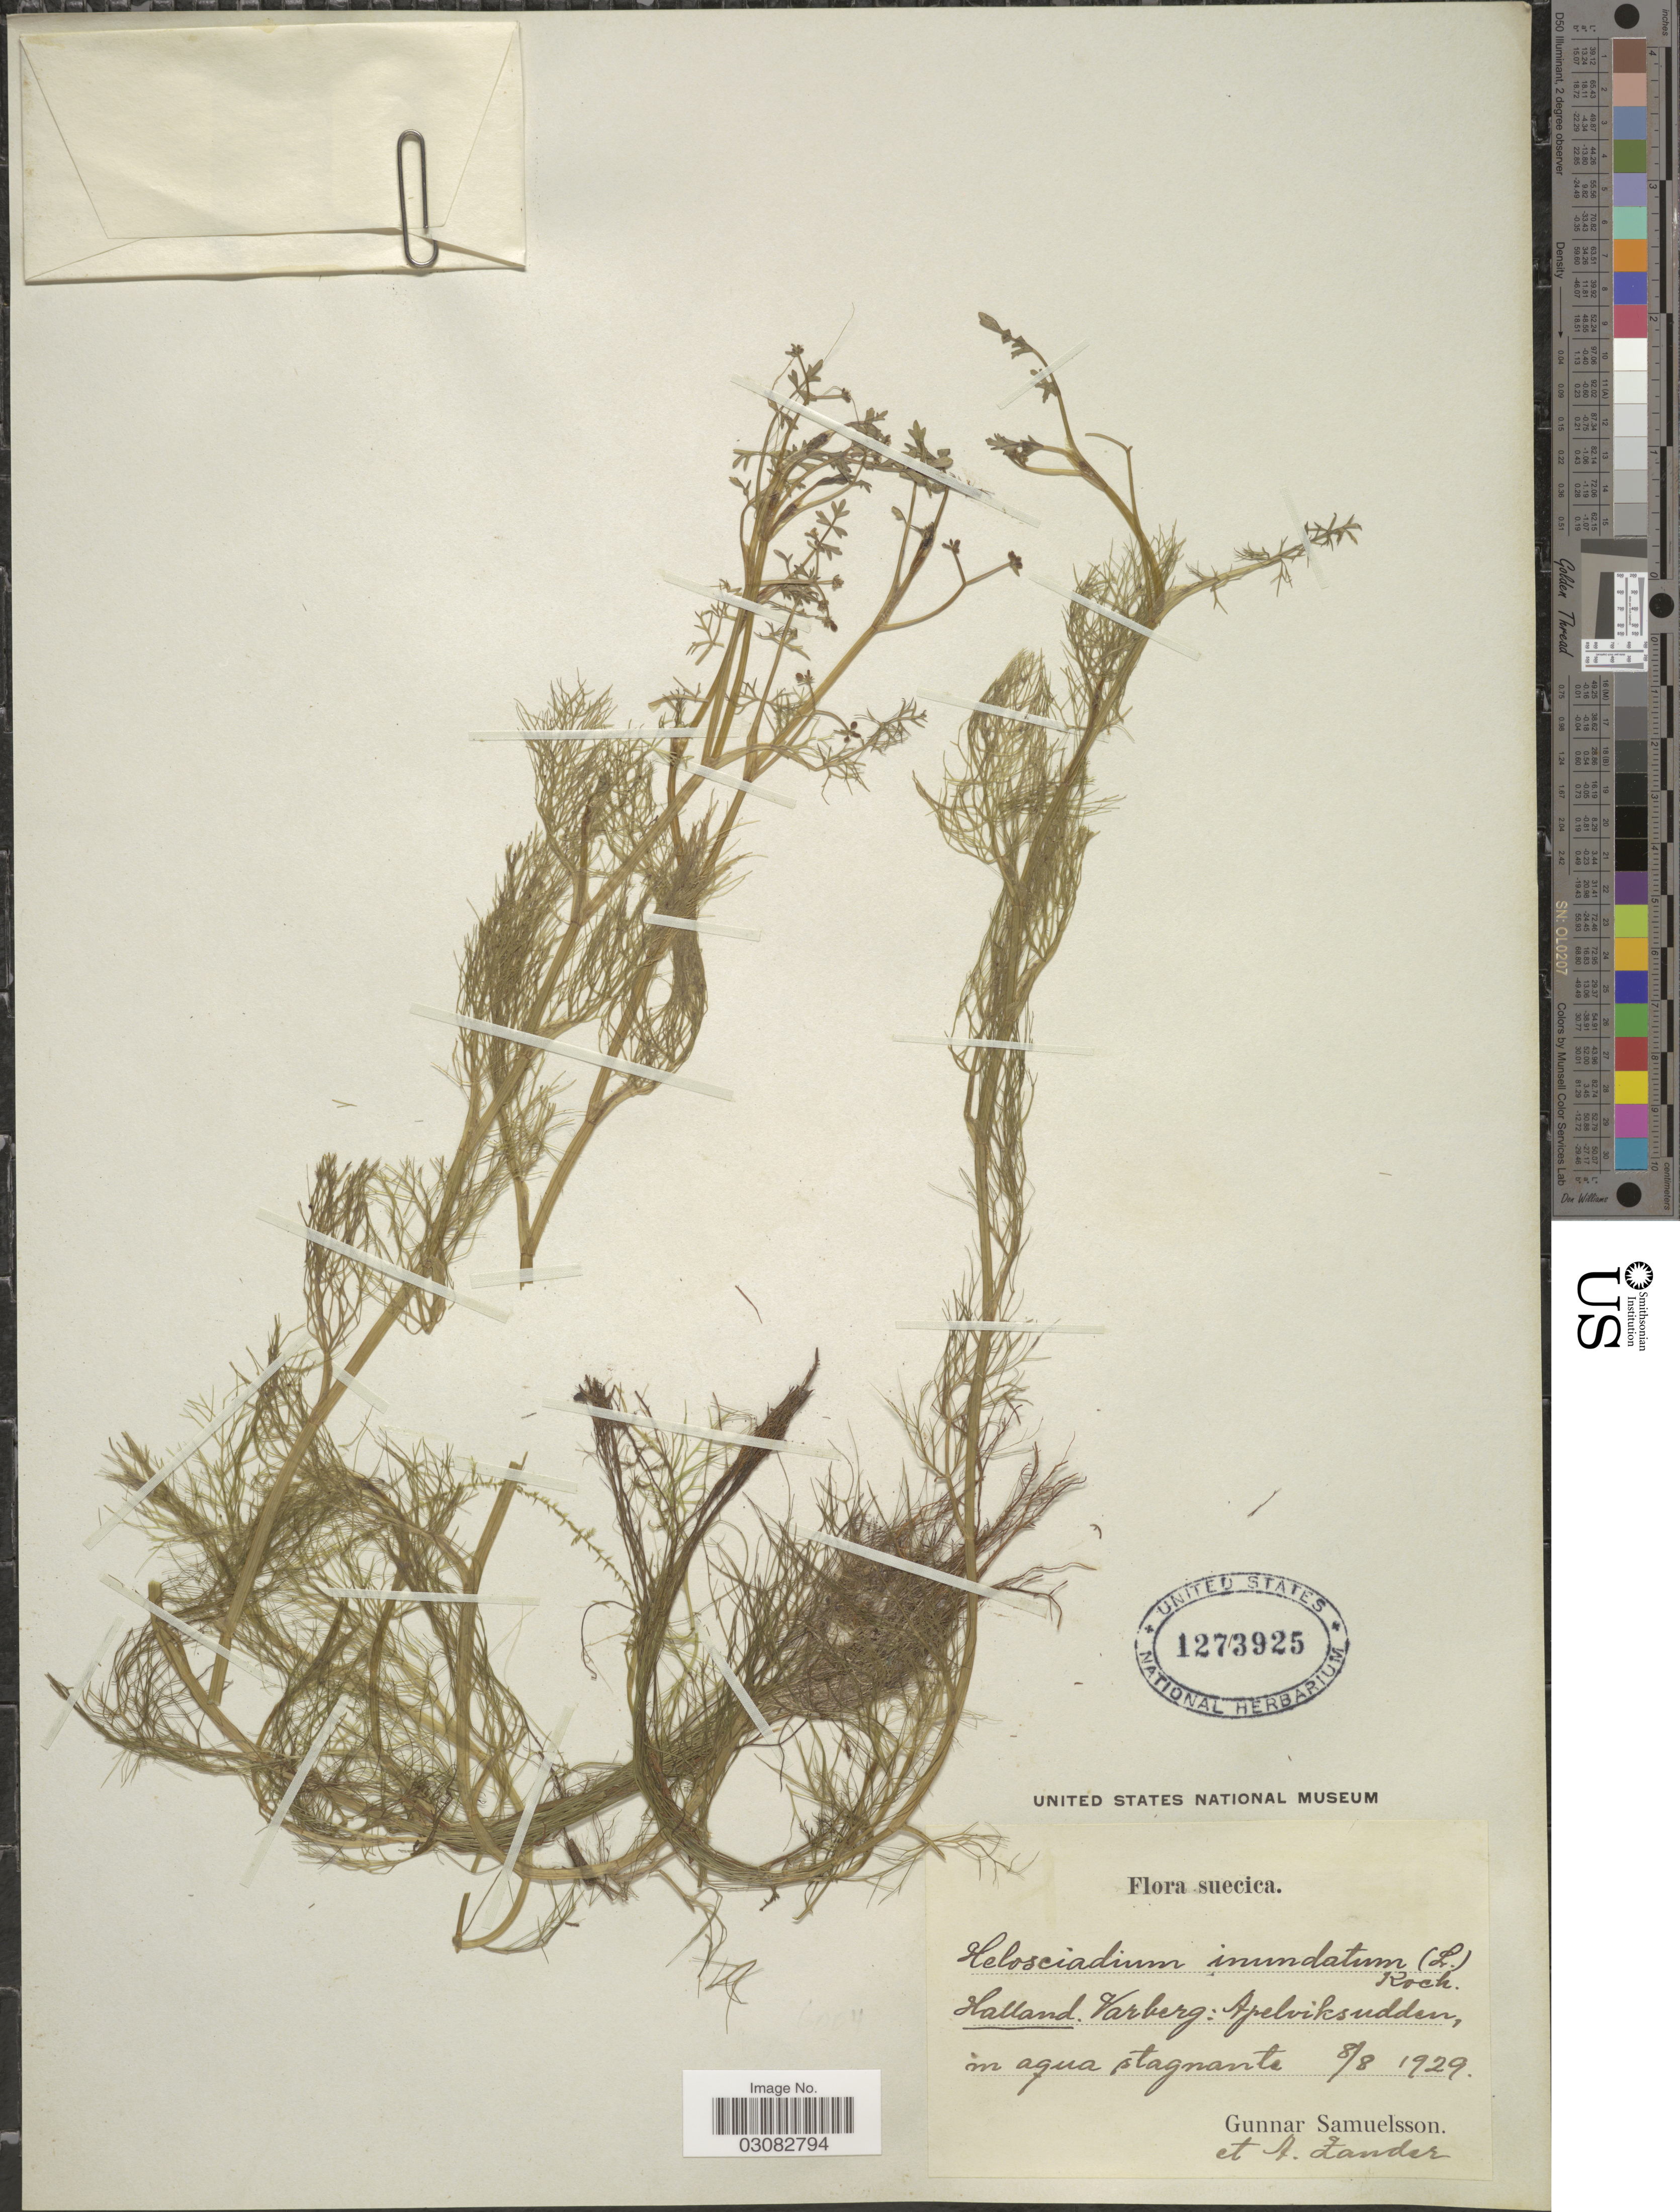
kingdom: Plantae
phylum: Tracheophyta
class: Magnoliopsida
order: Apiales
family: Apiaceae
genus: Apium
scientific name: Apium inundatum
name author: (L.) Rchb. f.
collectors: G. Samuelsson & A. Zander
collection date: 1929-08-08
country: Sweden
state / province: Halland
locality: Suecia. Halland. Varberg: Apelviksudden.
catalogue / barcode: US 1273925